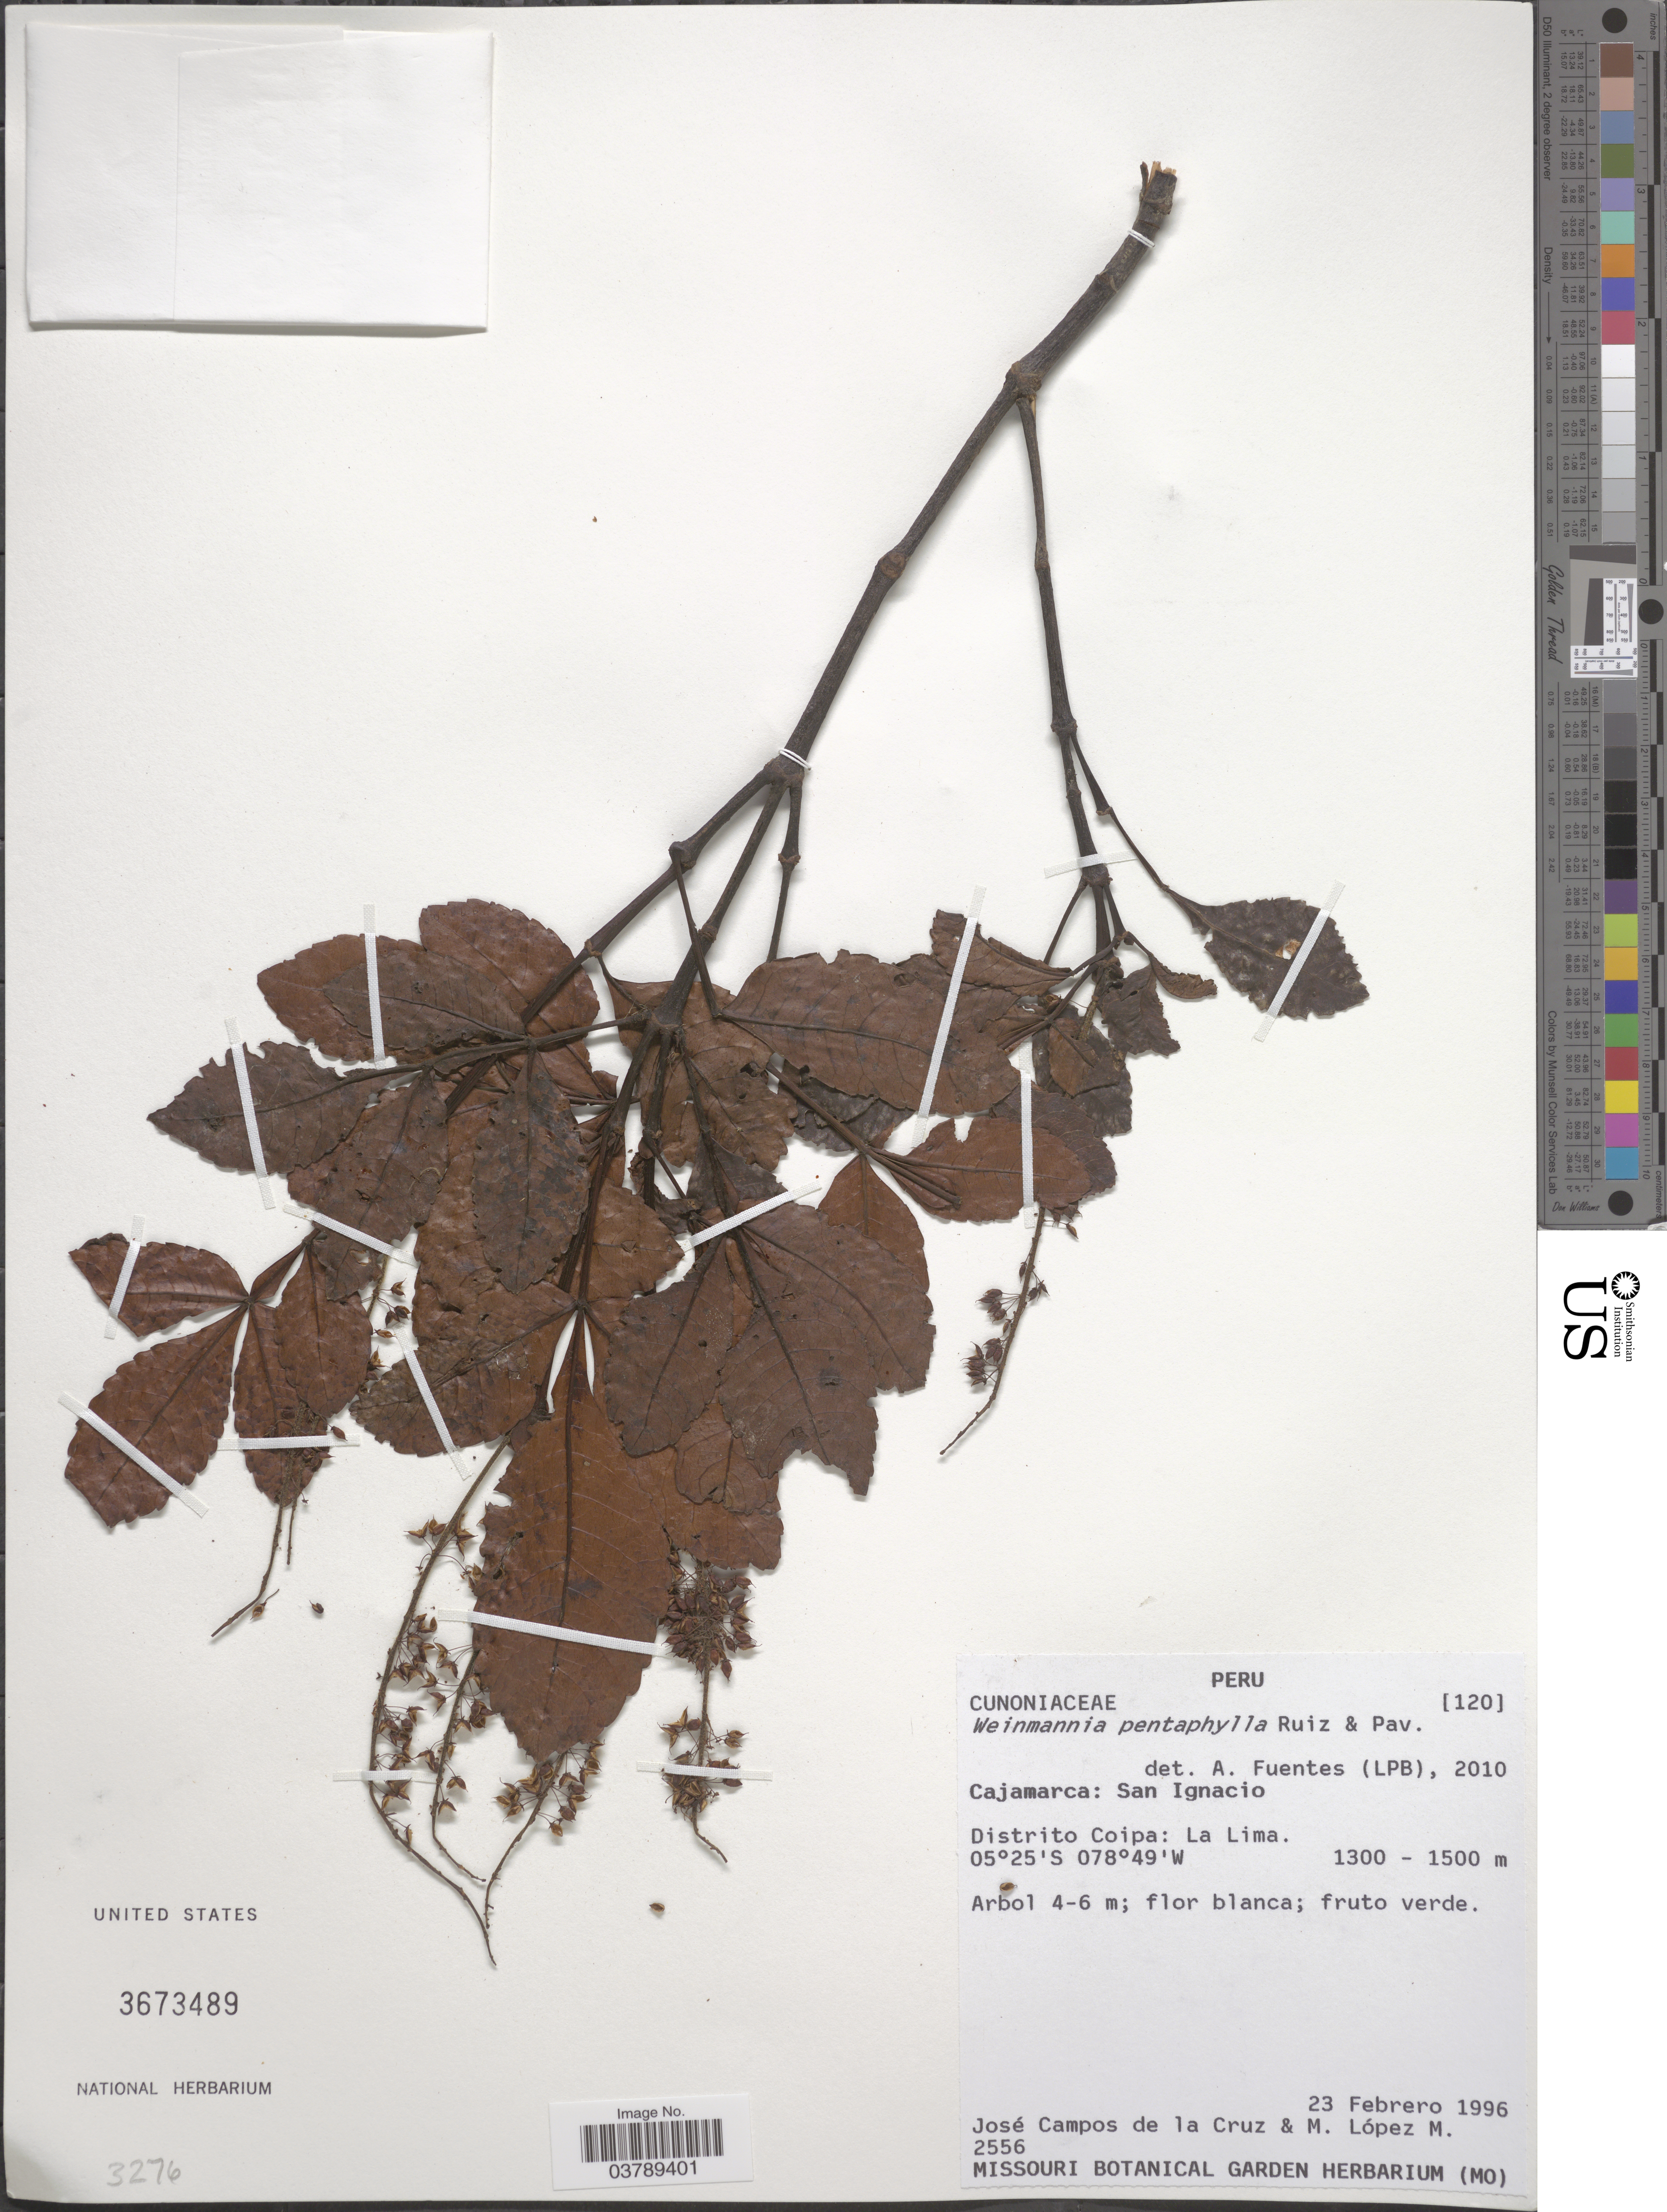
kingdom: Plantae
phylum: Tracheophyta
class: Magnoliopsida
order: Oxalidales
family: Cunoniaceae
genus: Weinmannia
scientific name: Weinmannia pentaphylla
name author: Ruiz & Pav.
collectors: J. Campos & M. López M.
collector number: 2556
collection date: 1996-02-23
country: Peru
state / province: Cajamarca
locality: San Ignacio. Distrito Coipa: La Lima.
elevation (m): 1300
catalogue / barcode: US 3673489